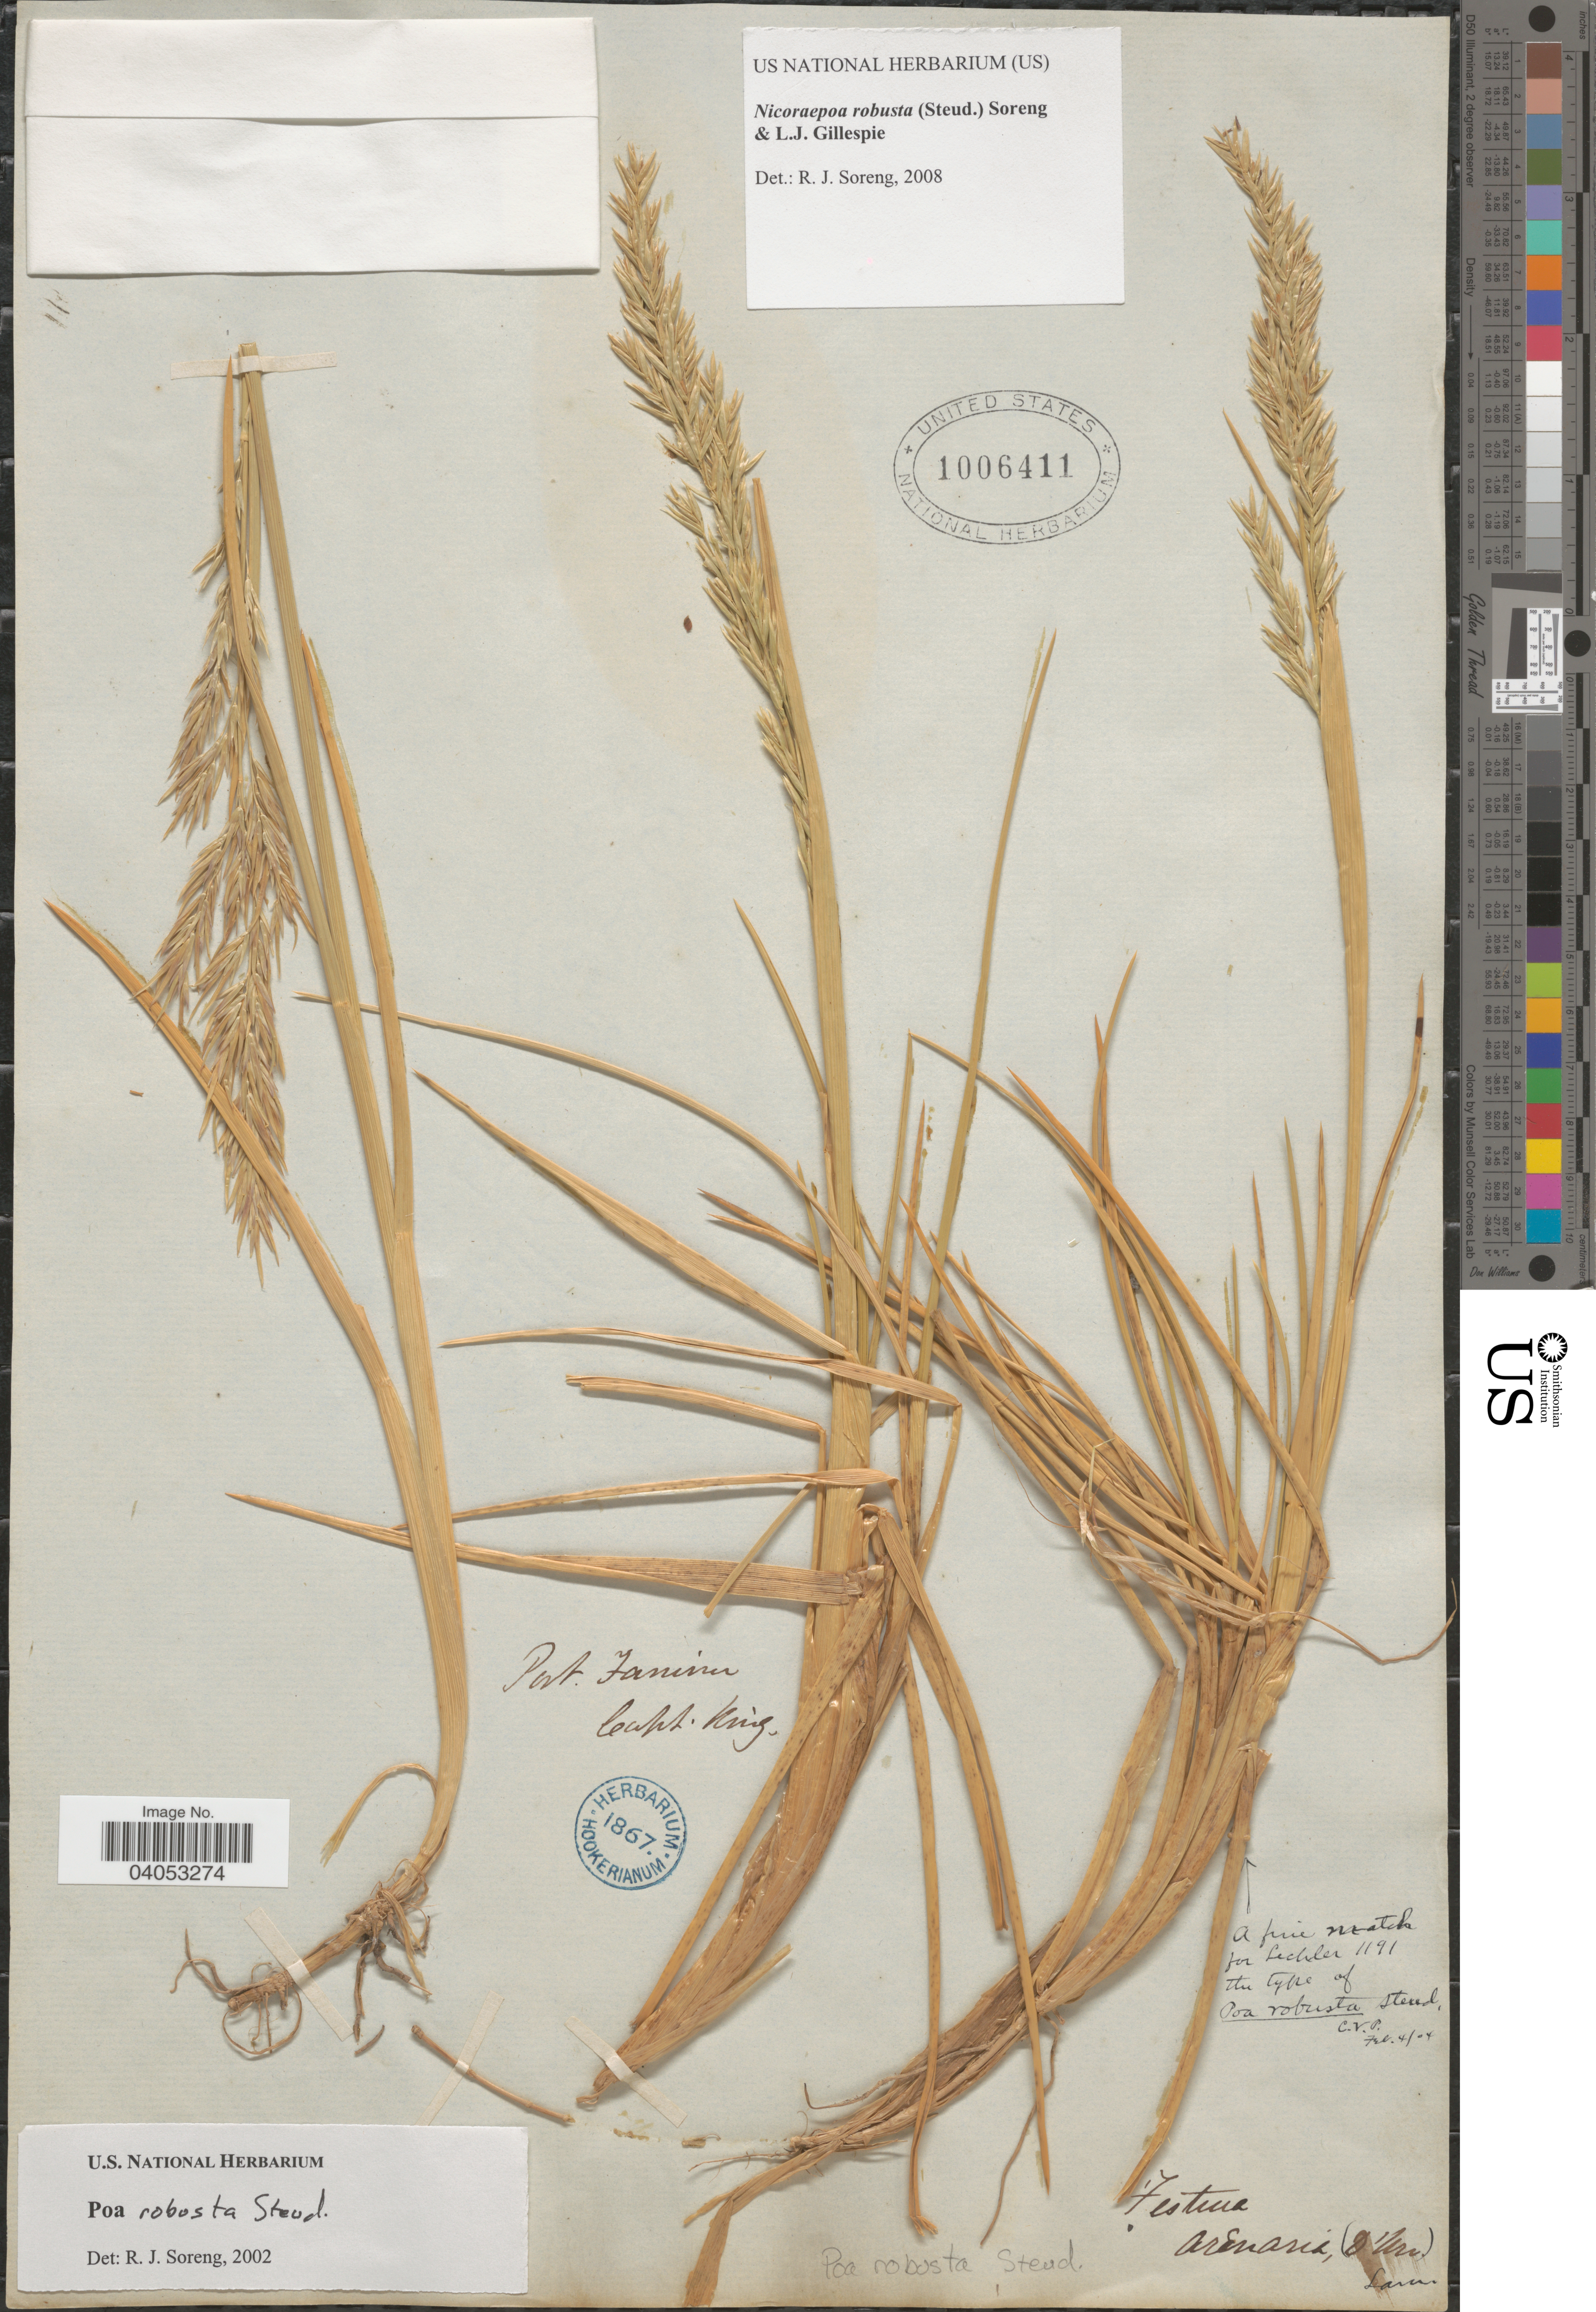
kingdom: Plantae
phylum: Tracheophyta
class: Liliopsida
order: Poales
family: Poaceae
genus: Nicoraepoa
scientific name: Nicoraepoa robusta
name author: (Steud.) Soreng & L.J. Gillespie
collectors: P. P. King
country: Chile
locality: Port Famine.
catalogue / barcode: US 1006411